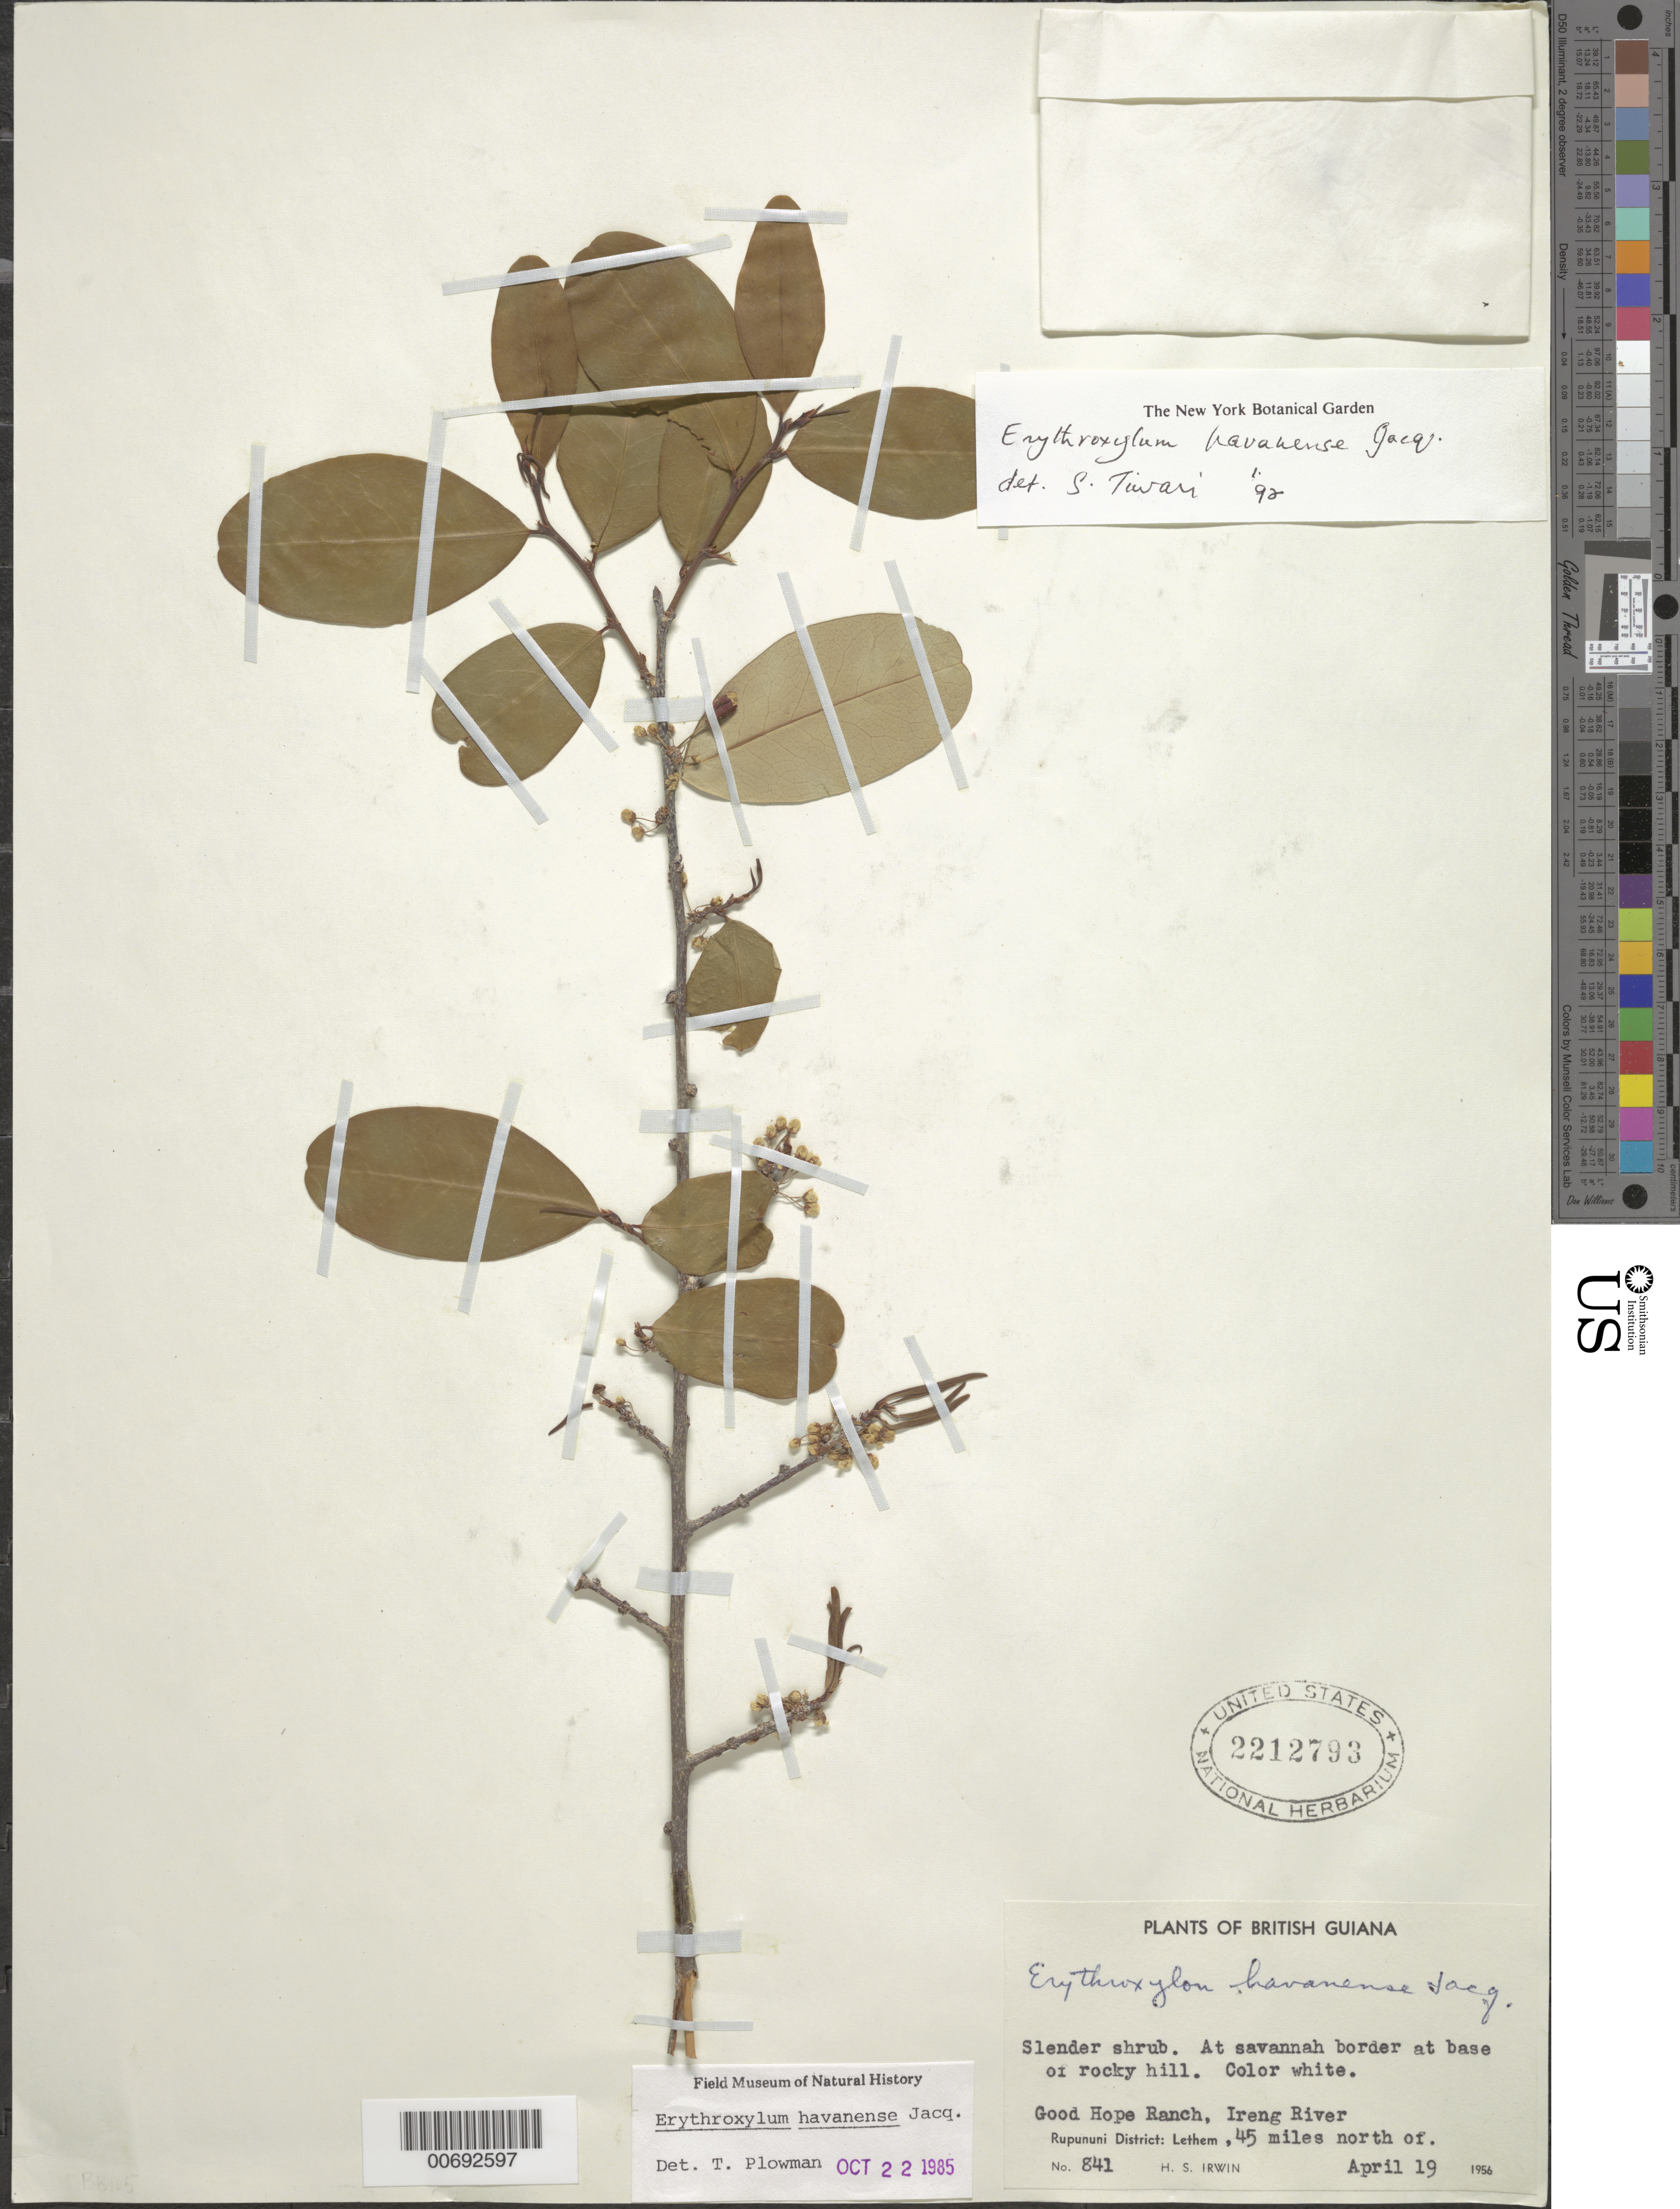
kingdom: Plantae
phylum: Tracheophyta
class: Magnoliopsida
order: Malpighiales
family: Erythroxylaceae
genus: Erythroxylum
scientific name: Erythroxylum havanense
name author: Jacq.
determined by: Tiwari, S.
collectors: H. Irwin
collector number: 841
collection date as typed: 19-Apr-56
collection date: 1956-04-19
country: Guyana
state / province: U. Takutu-U. Essequibo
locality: Good Hope Ranch, 45 mi. N of Lethem, east bank of Takutu R.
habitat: Savanna border at base of rocky hill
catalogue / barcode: US 2212793